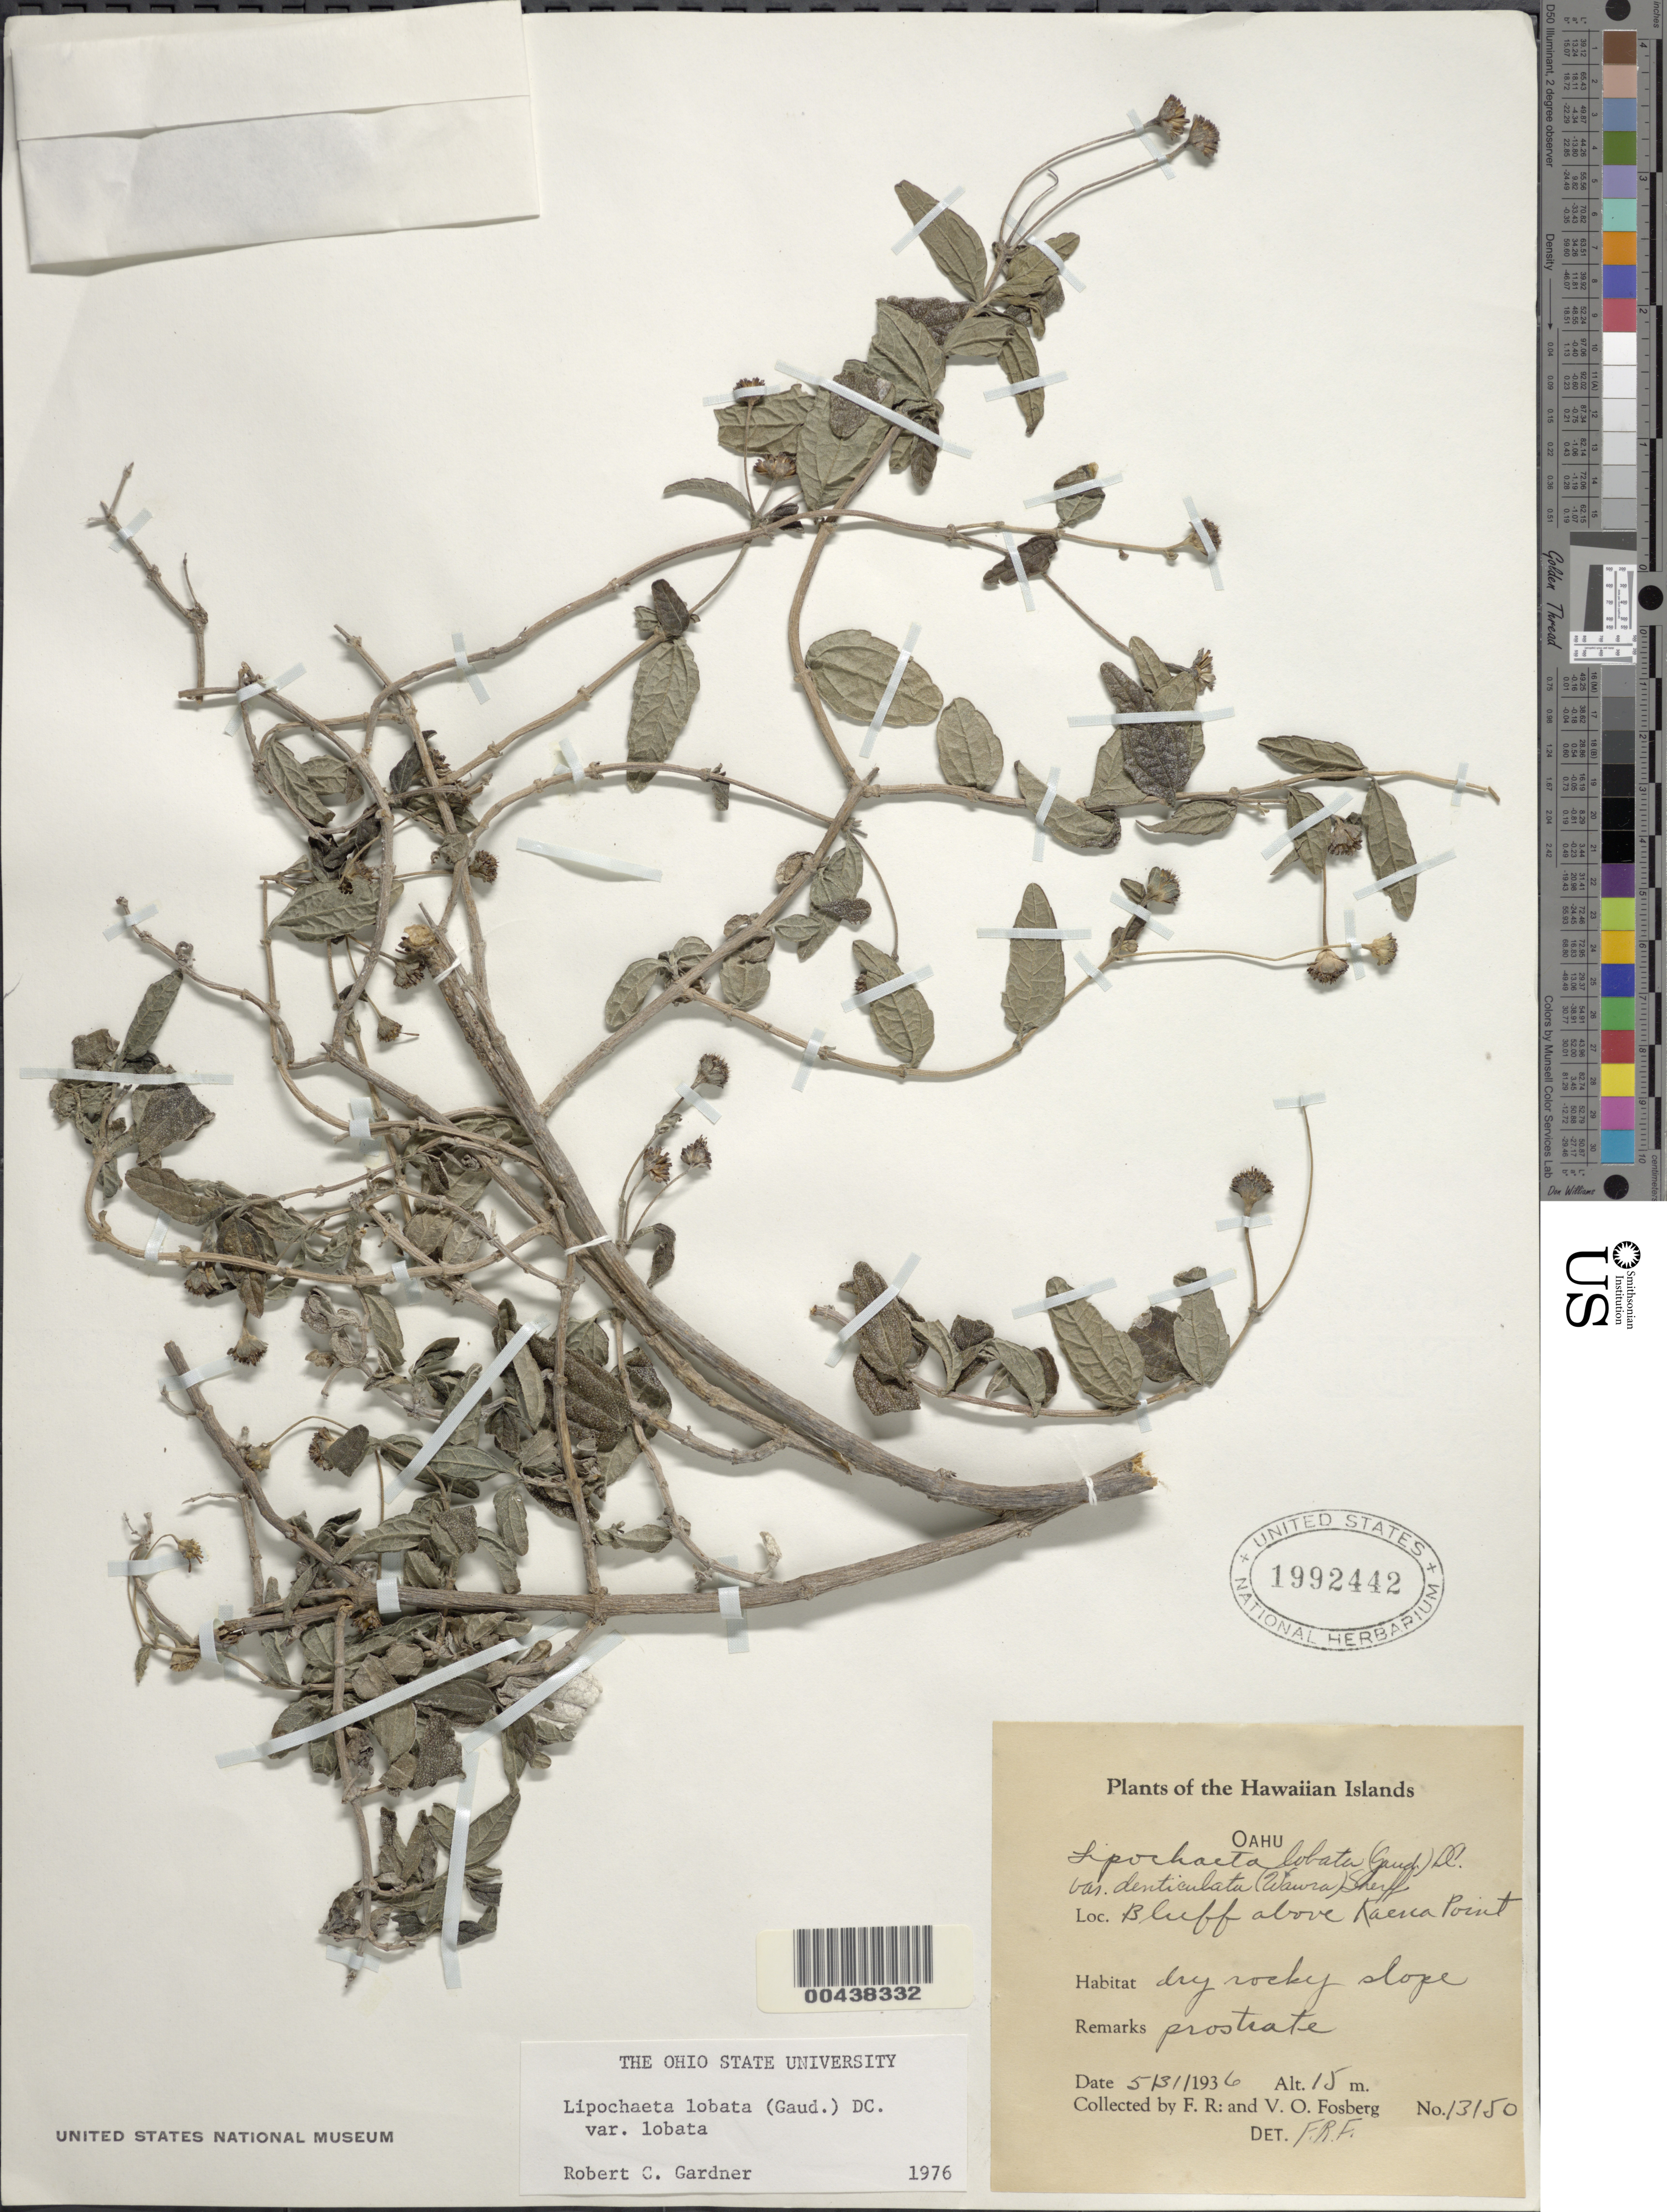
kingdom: Plantae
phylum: Tracheophyta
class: Magnoliopsida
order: Asterales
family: Asteraceae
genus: Lipochaeta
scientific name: Lipochaeta lobata var. lobata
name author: (Gaudich.) DC.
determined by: Gardner, R. C.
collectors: F. R. Fosberg & V. O. Fosberg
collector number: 13150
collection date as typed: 31 May 1936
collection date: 1936-05-31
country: United States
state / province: Hawaii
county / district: Honolulu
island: Oahu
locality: Bluff above Kaena Point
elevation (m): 15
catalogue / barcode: US 1992442